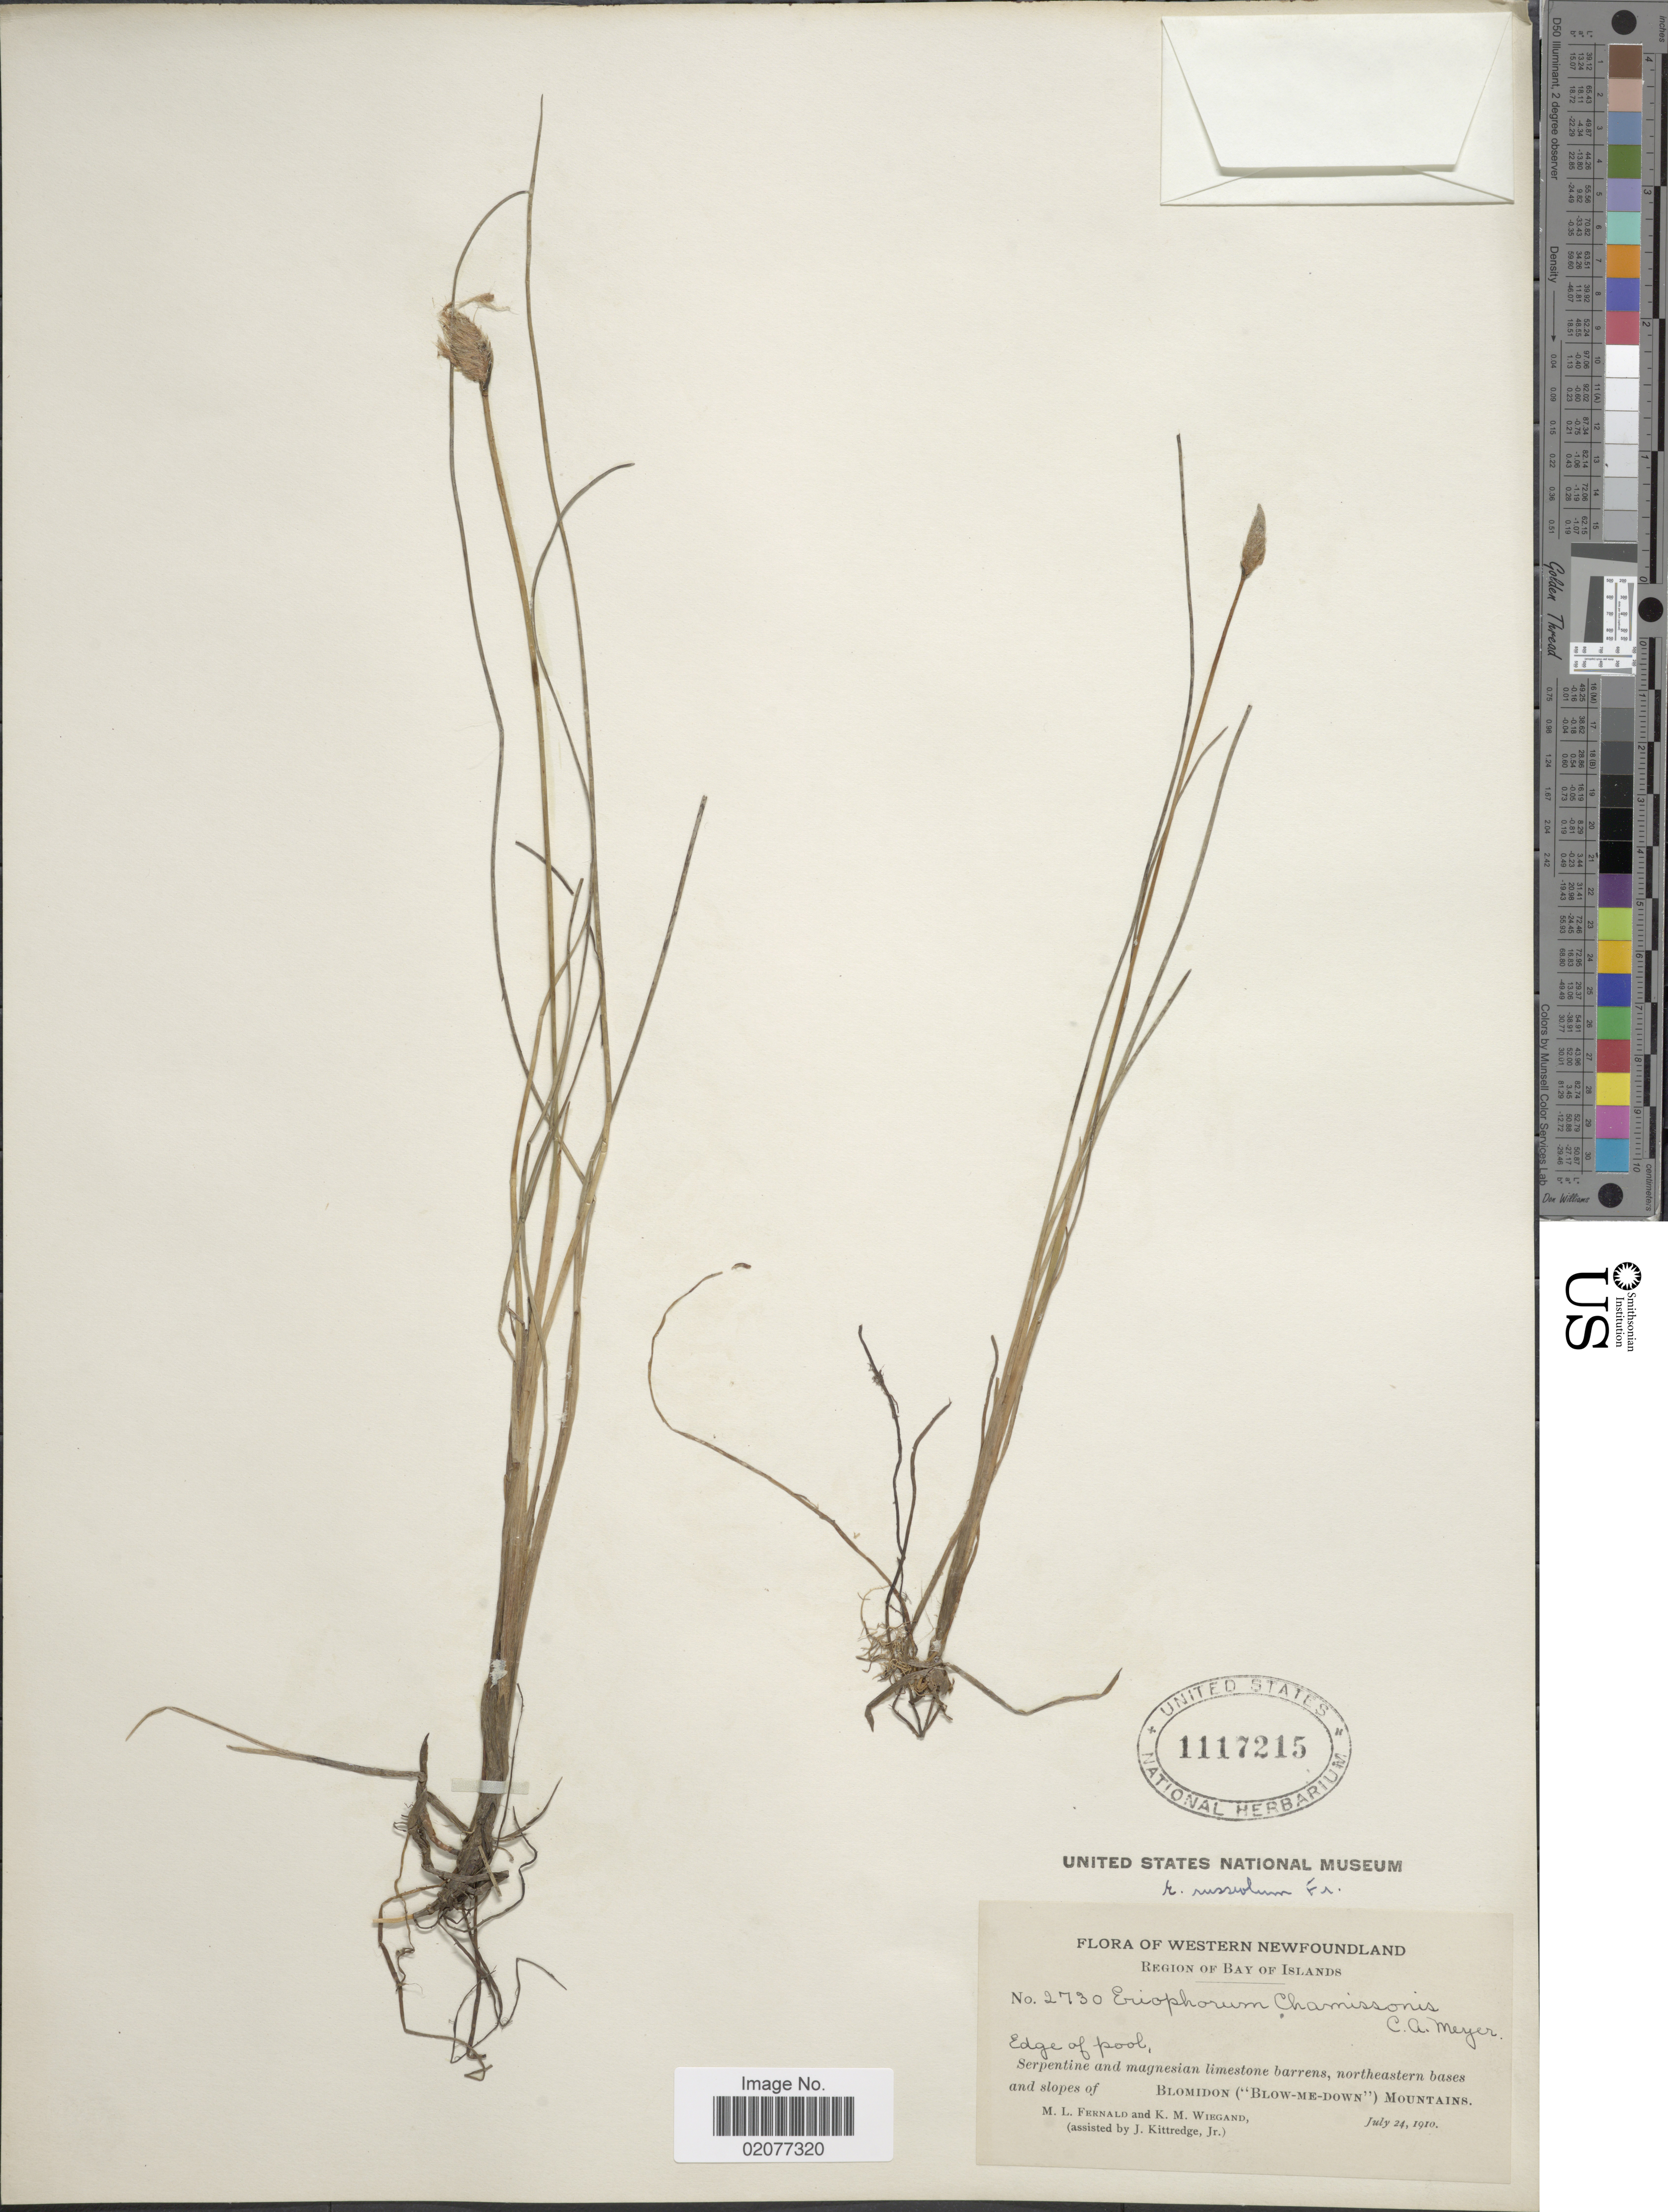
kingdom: Plantae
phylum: Tracheophyta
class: Liliopsida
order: Poales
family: Cyperaceae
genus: Eriophorum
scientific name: Eriophorum chamissonis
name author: C.A. Mey.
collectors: M. L. Fernald, K. M. Wiegand & J. Kittredge Jr.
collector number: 2730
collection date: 1910-07-24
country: Canada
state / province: Newfoundland and Labrador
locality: Western Newfoundland, Region of Bay of Islands. Serpentine and magnesian limestone barrens, northeastern bases and slopes of Blomidon ("Blow-me-down") Mountains.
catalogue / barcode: US 1117215